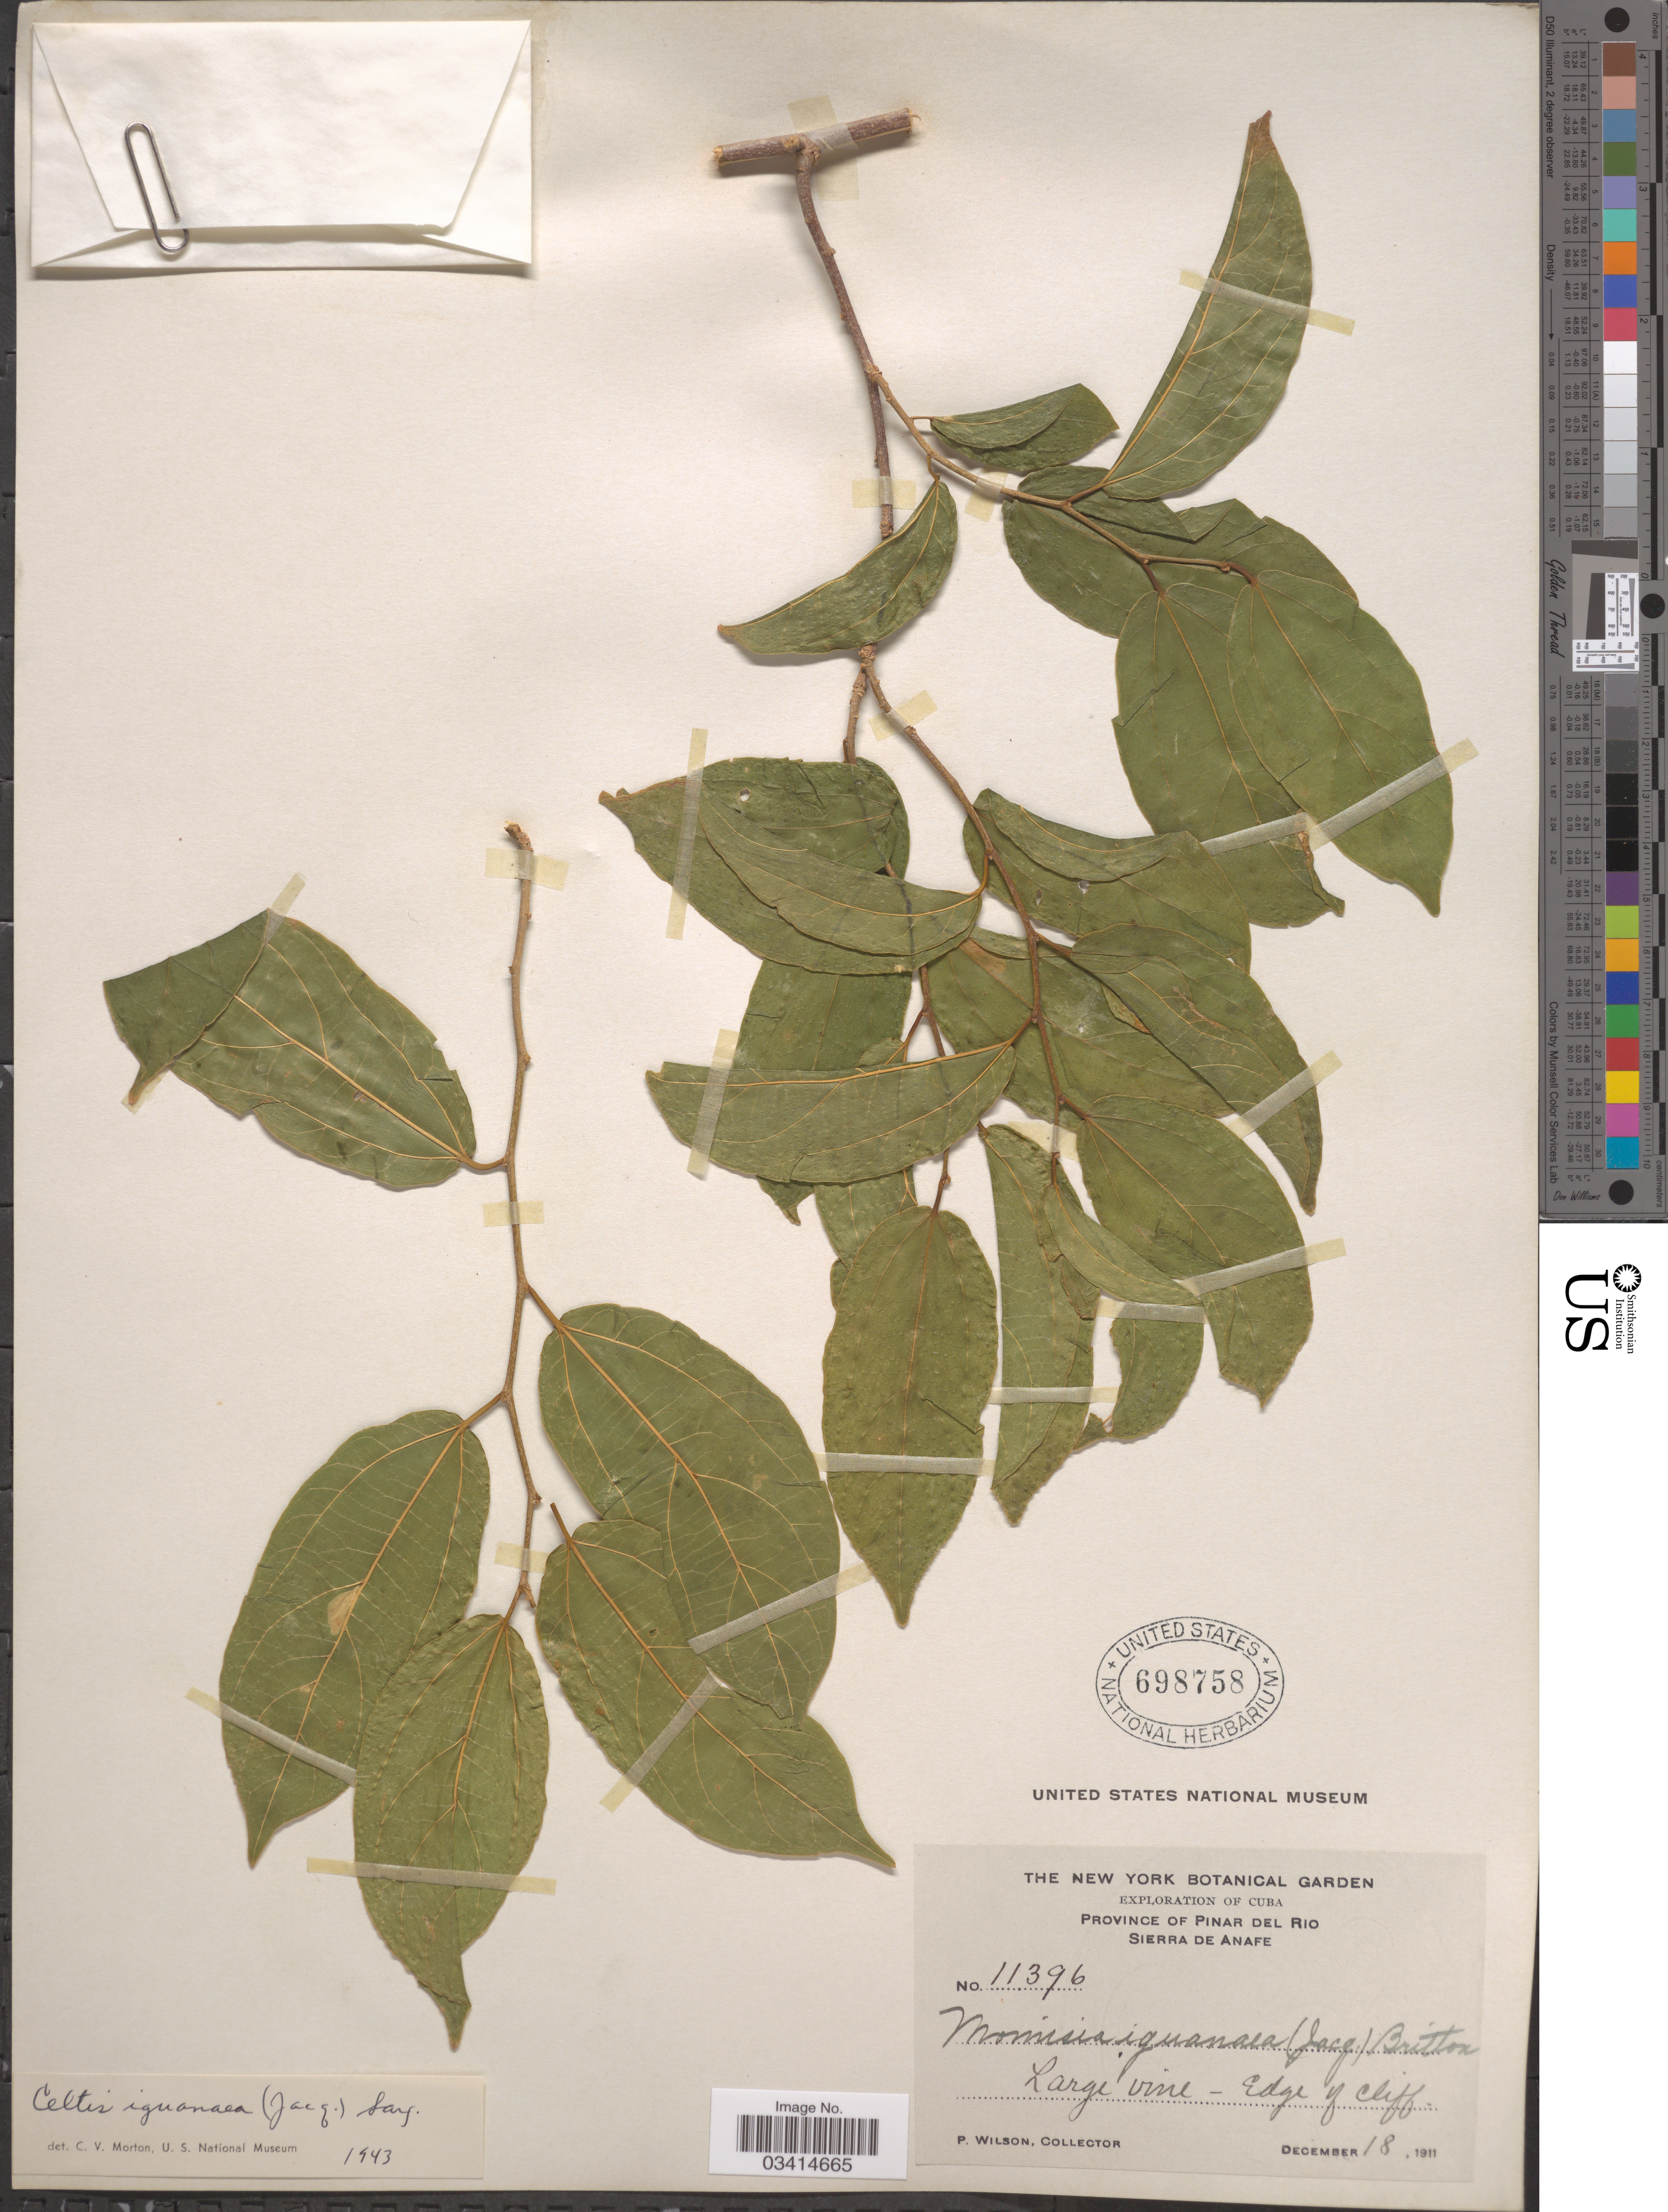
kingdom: Plantae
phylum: Tracheophyta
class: Magnoliopsida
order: Rosales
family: Cannabaceae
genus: Celtis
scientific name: Celtis iguanaea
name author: (Jacq.) Sarg.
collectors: P. Wilson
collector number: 11396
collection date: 1911-12-18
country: Cuba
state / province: Pinar del Río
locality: Sierra de Anafe. Edge of cliff.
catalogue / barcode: US 698758